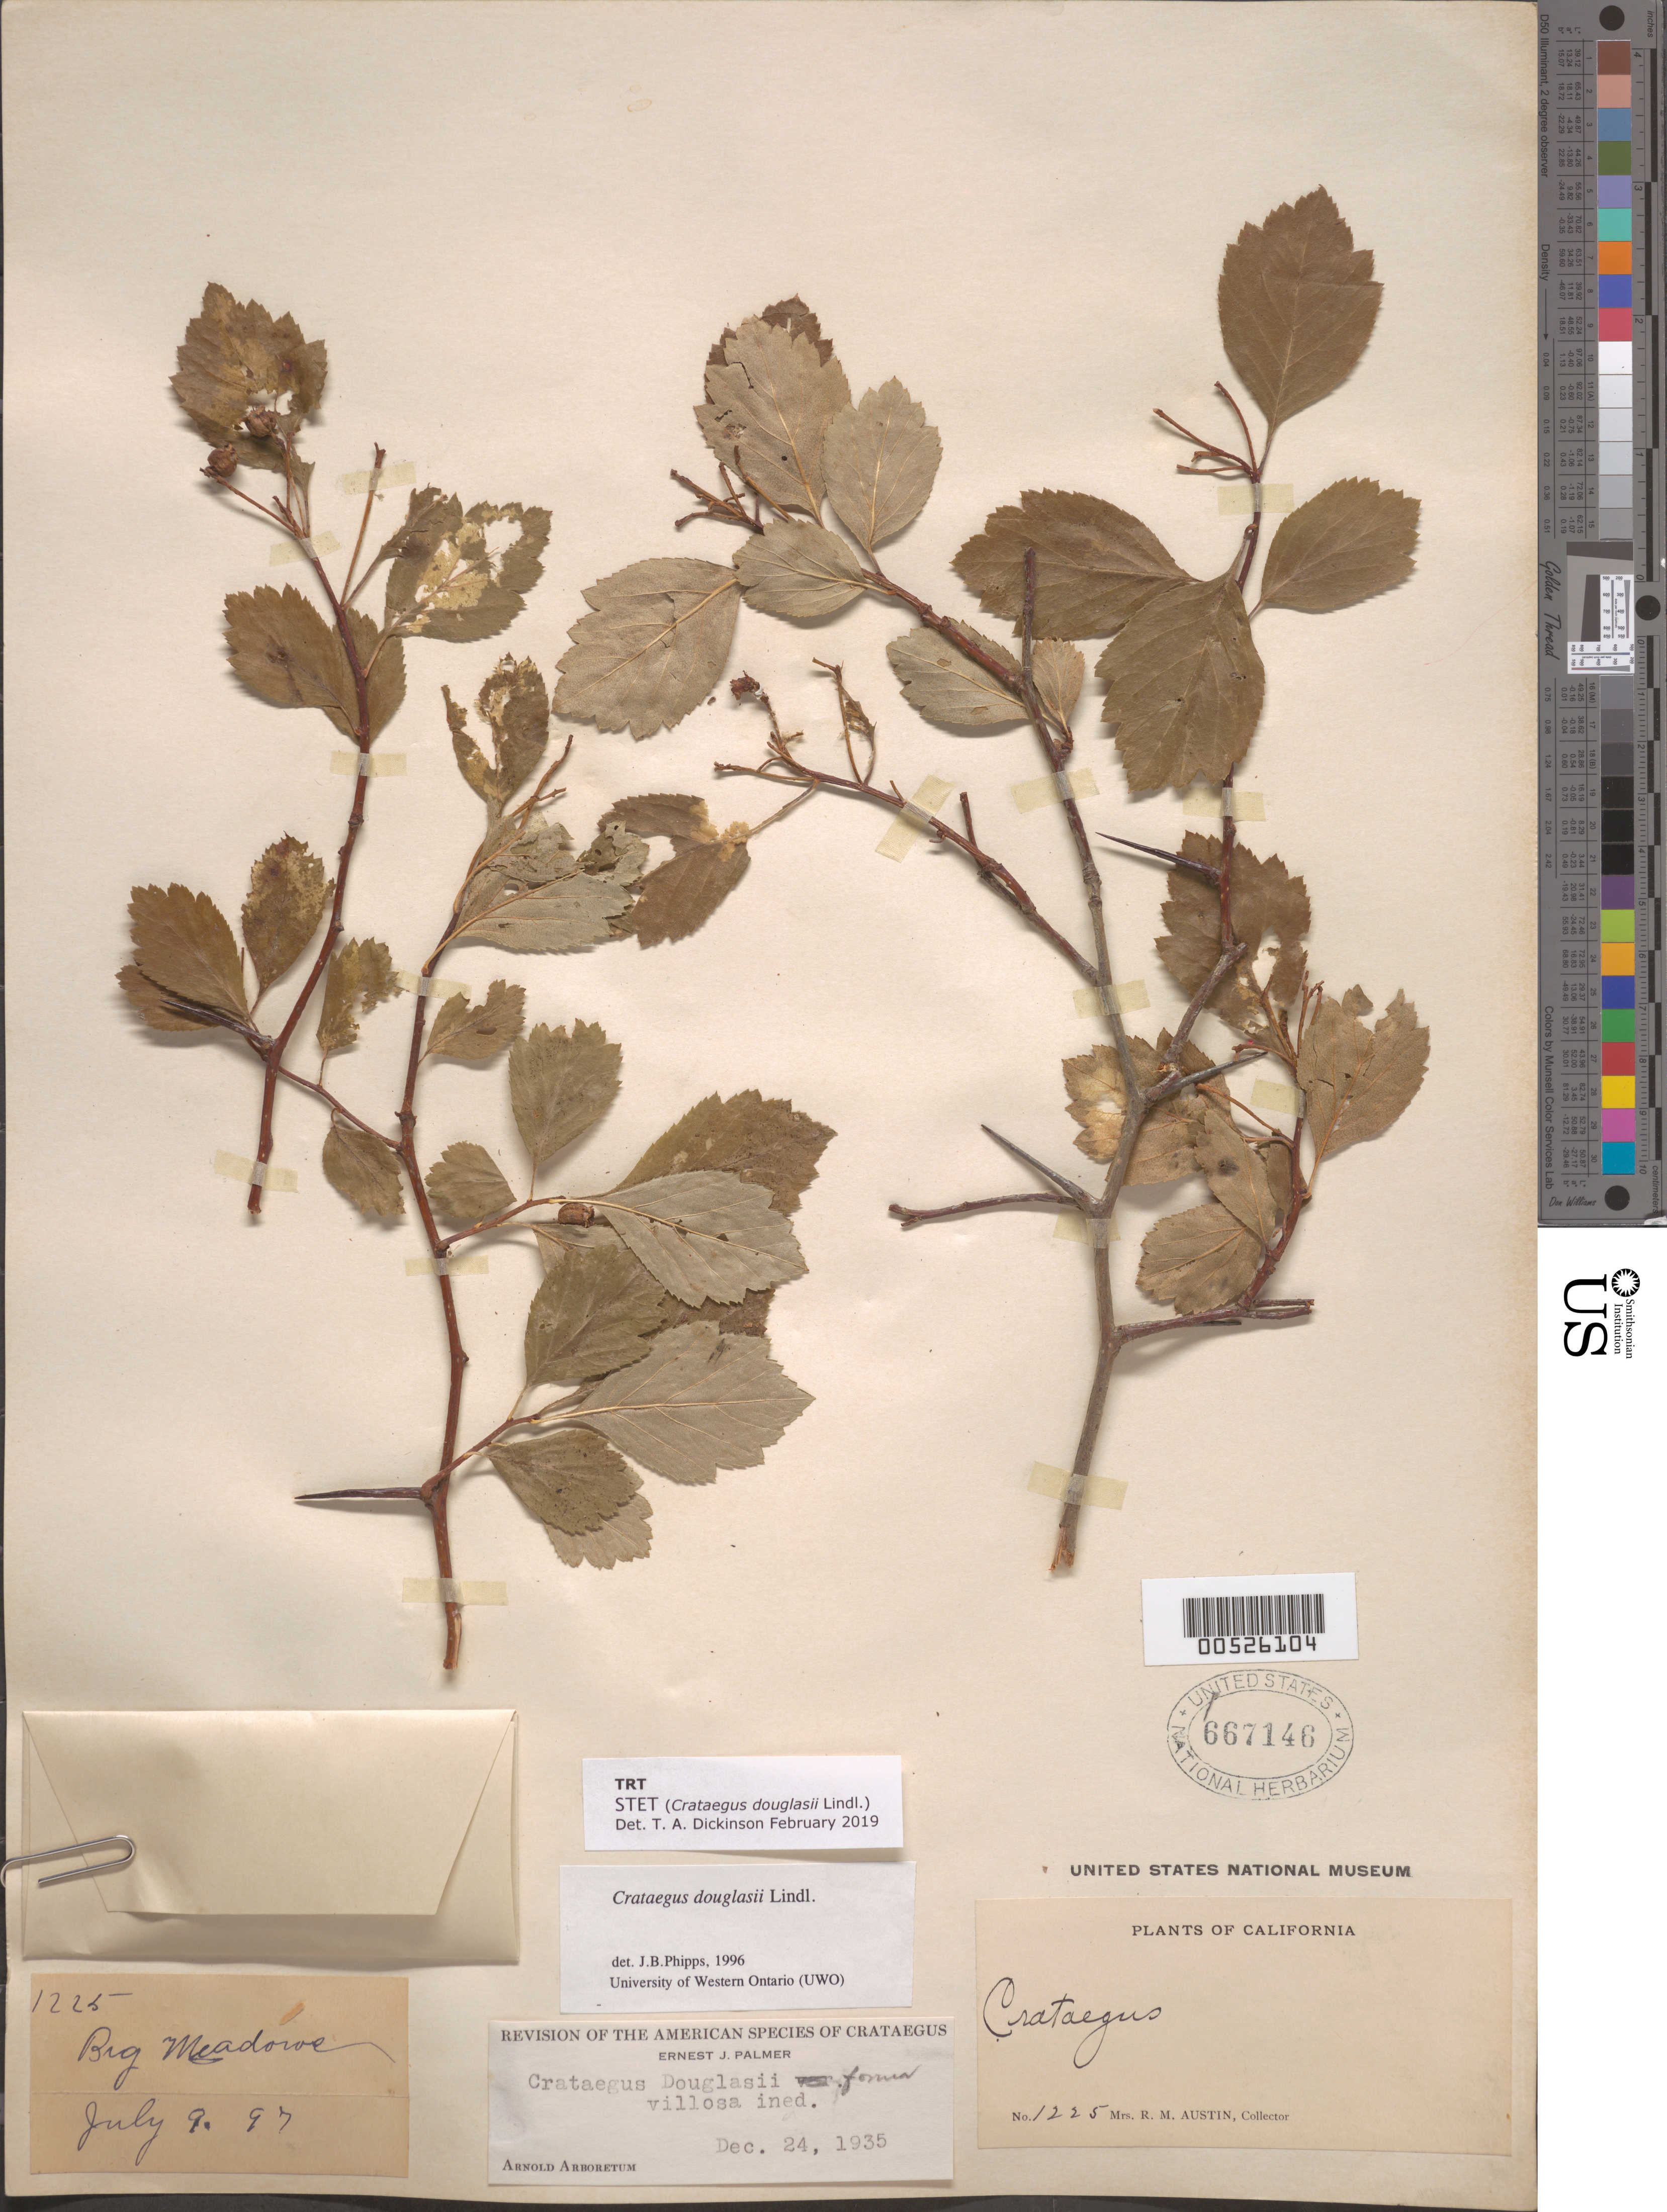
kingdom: Plantae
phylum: Tracheophyta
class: Magnoliopsida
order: Rosales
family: Rosaceae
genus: Crataegus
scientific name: Crataegus douglasii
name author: Lindl.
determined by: Phipps, James B., (UWO), University of Western Ontario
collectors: R. Austin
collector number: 1225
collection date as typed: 09 Jul 1897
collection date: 1897-07-09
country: United States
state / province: California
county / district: Plumas ?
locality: Big Meadows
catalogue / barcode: US 667146